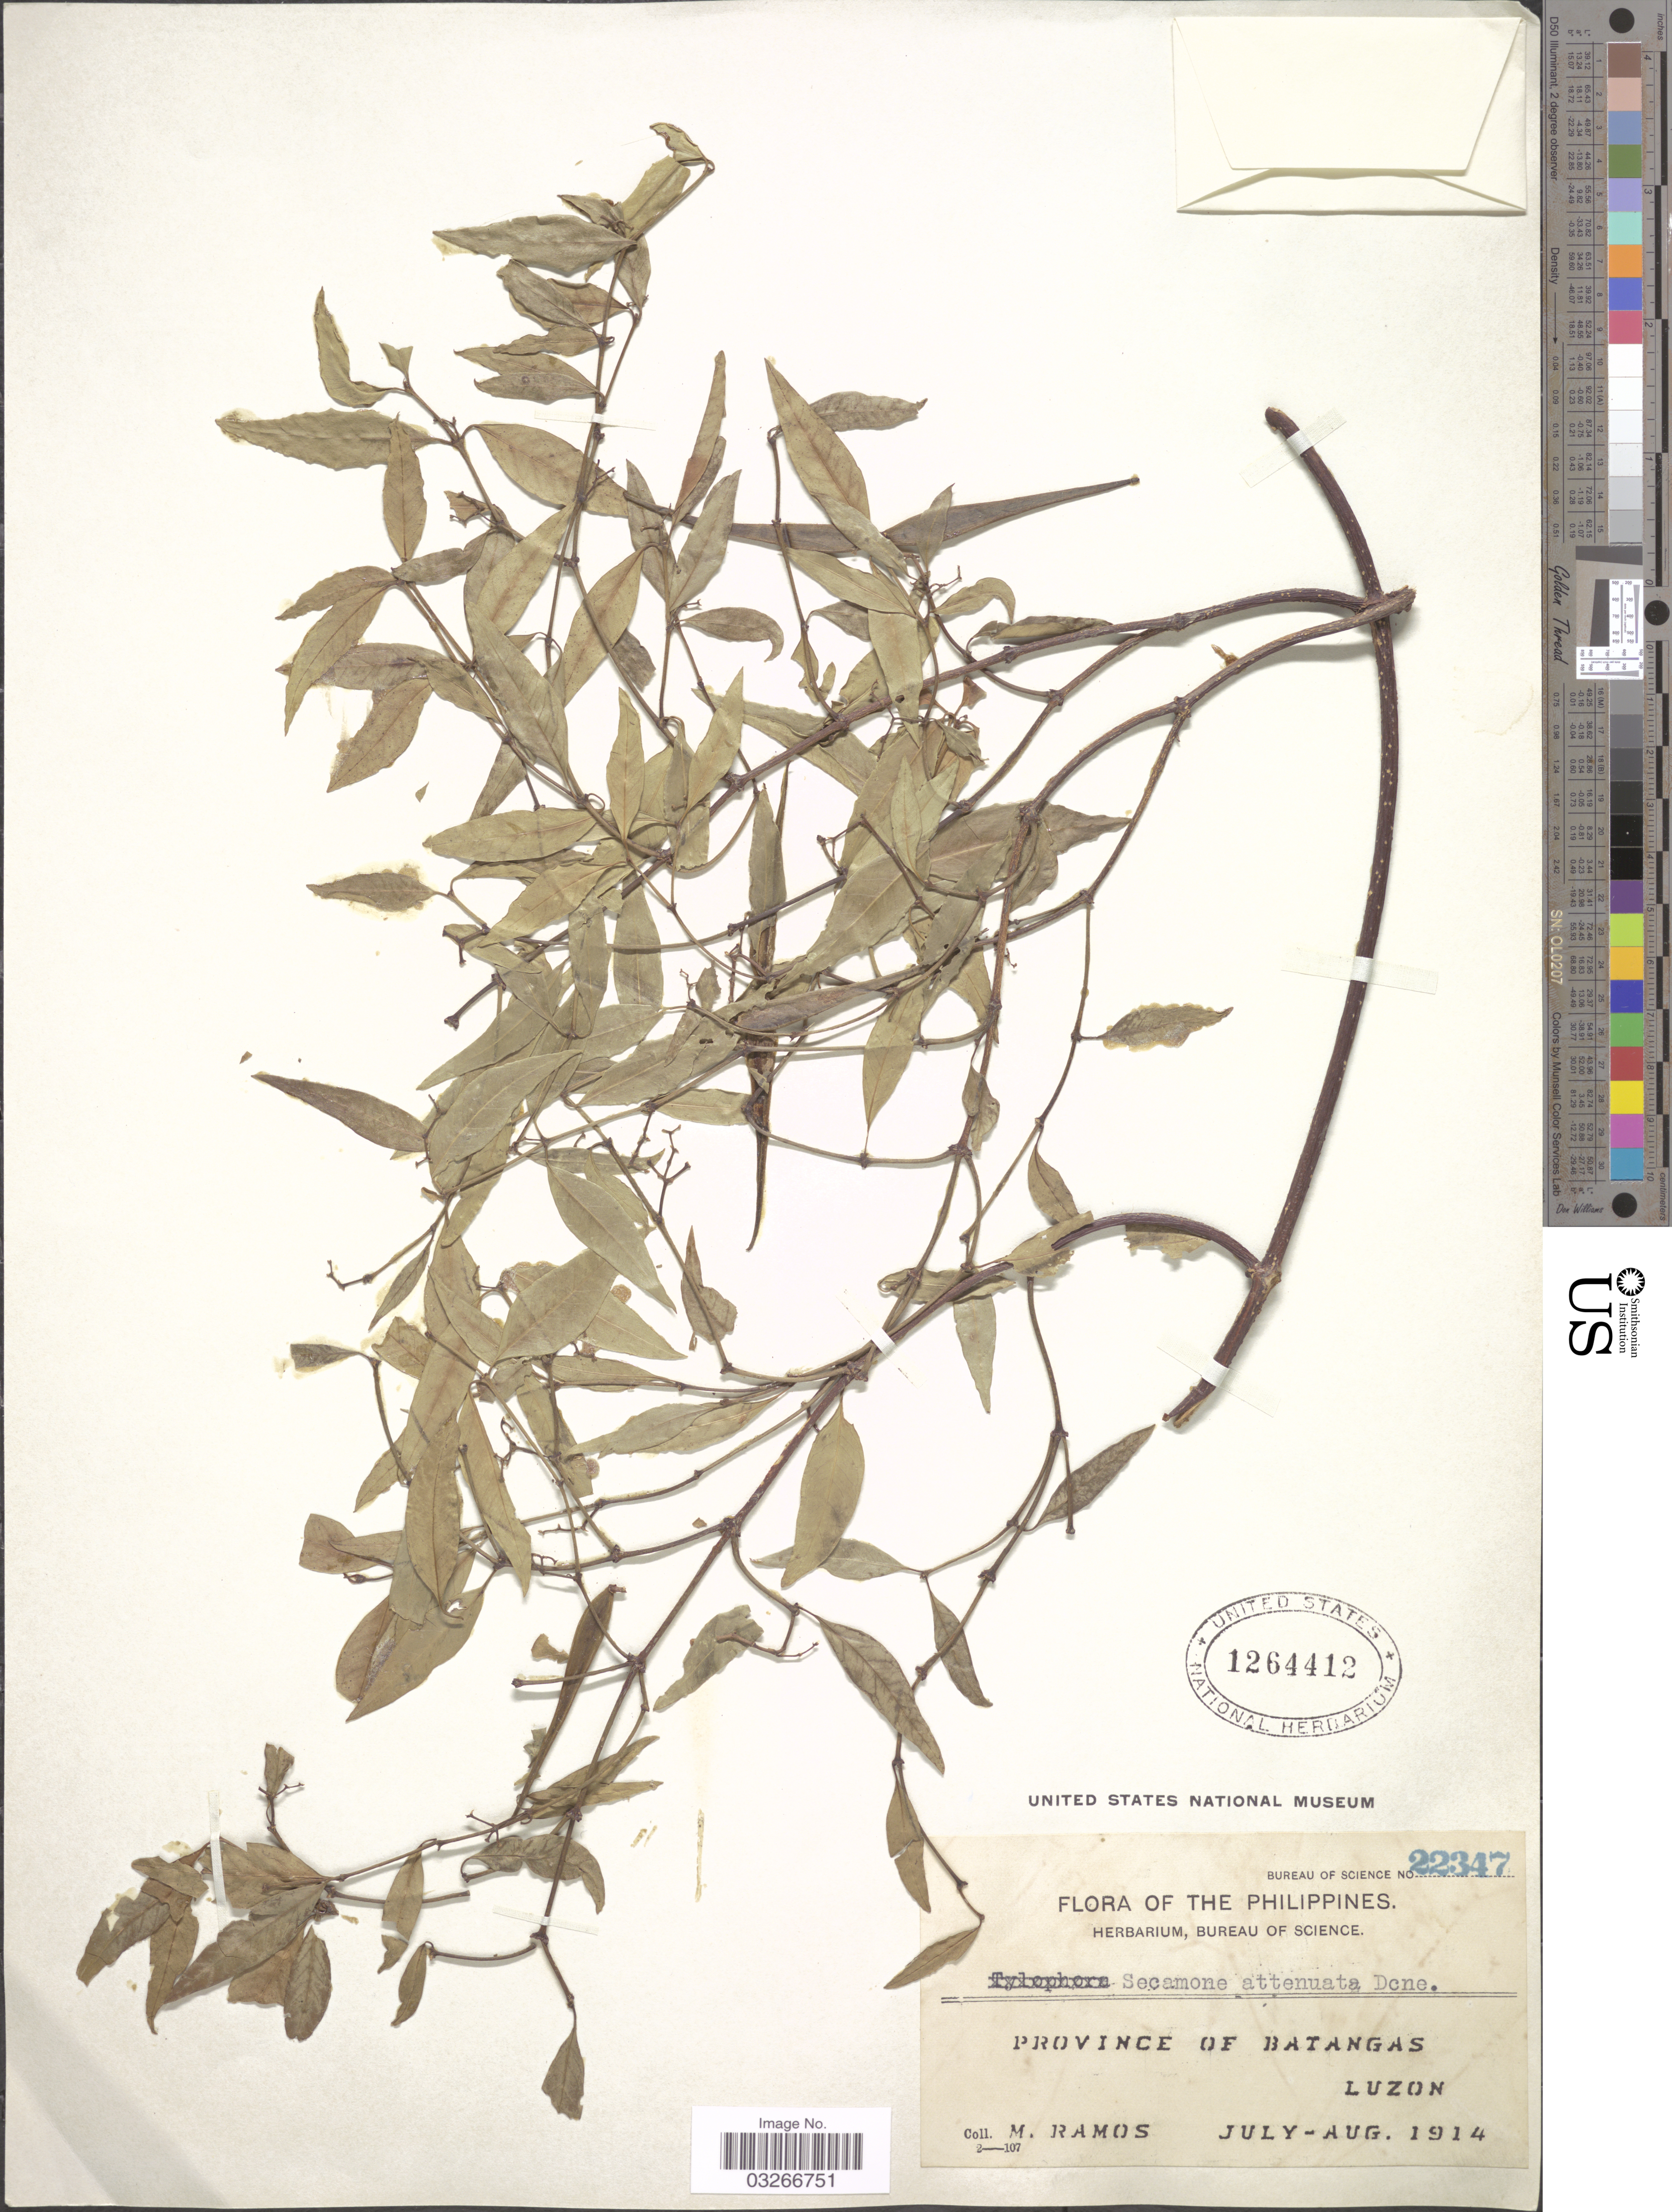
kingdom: Plantae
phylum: Tracheophyta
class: Magnoliopsida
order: Gentianales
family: Apocynaceae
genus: Secamone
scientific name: Secamone attentuata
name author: Decne.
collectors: M. Ramos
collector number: Bureau of Science 22347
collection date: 1914-07/1914-08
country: Philippines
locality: Province of Batangas, Luzon.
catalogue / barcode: US 1264412